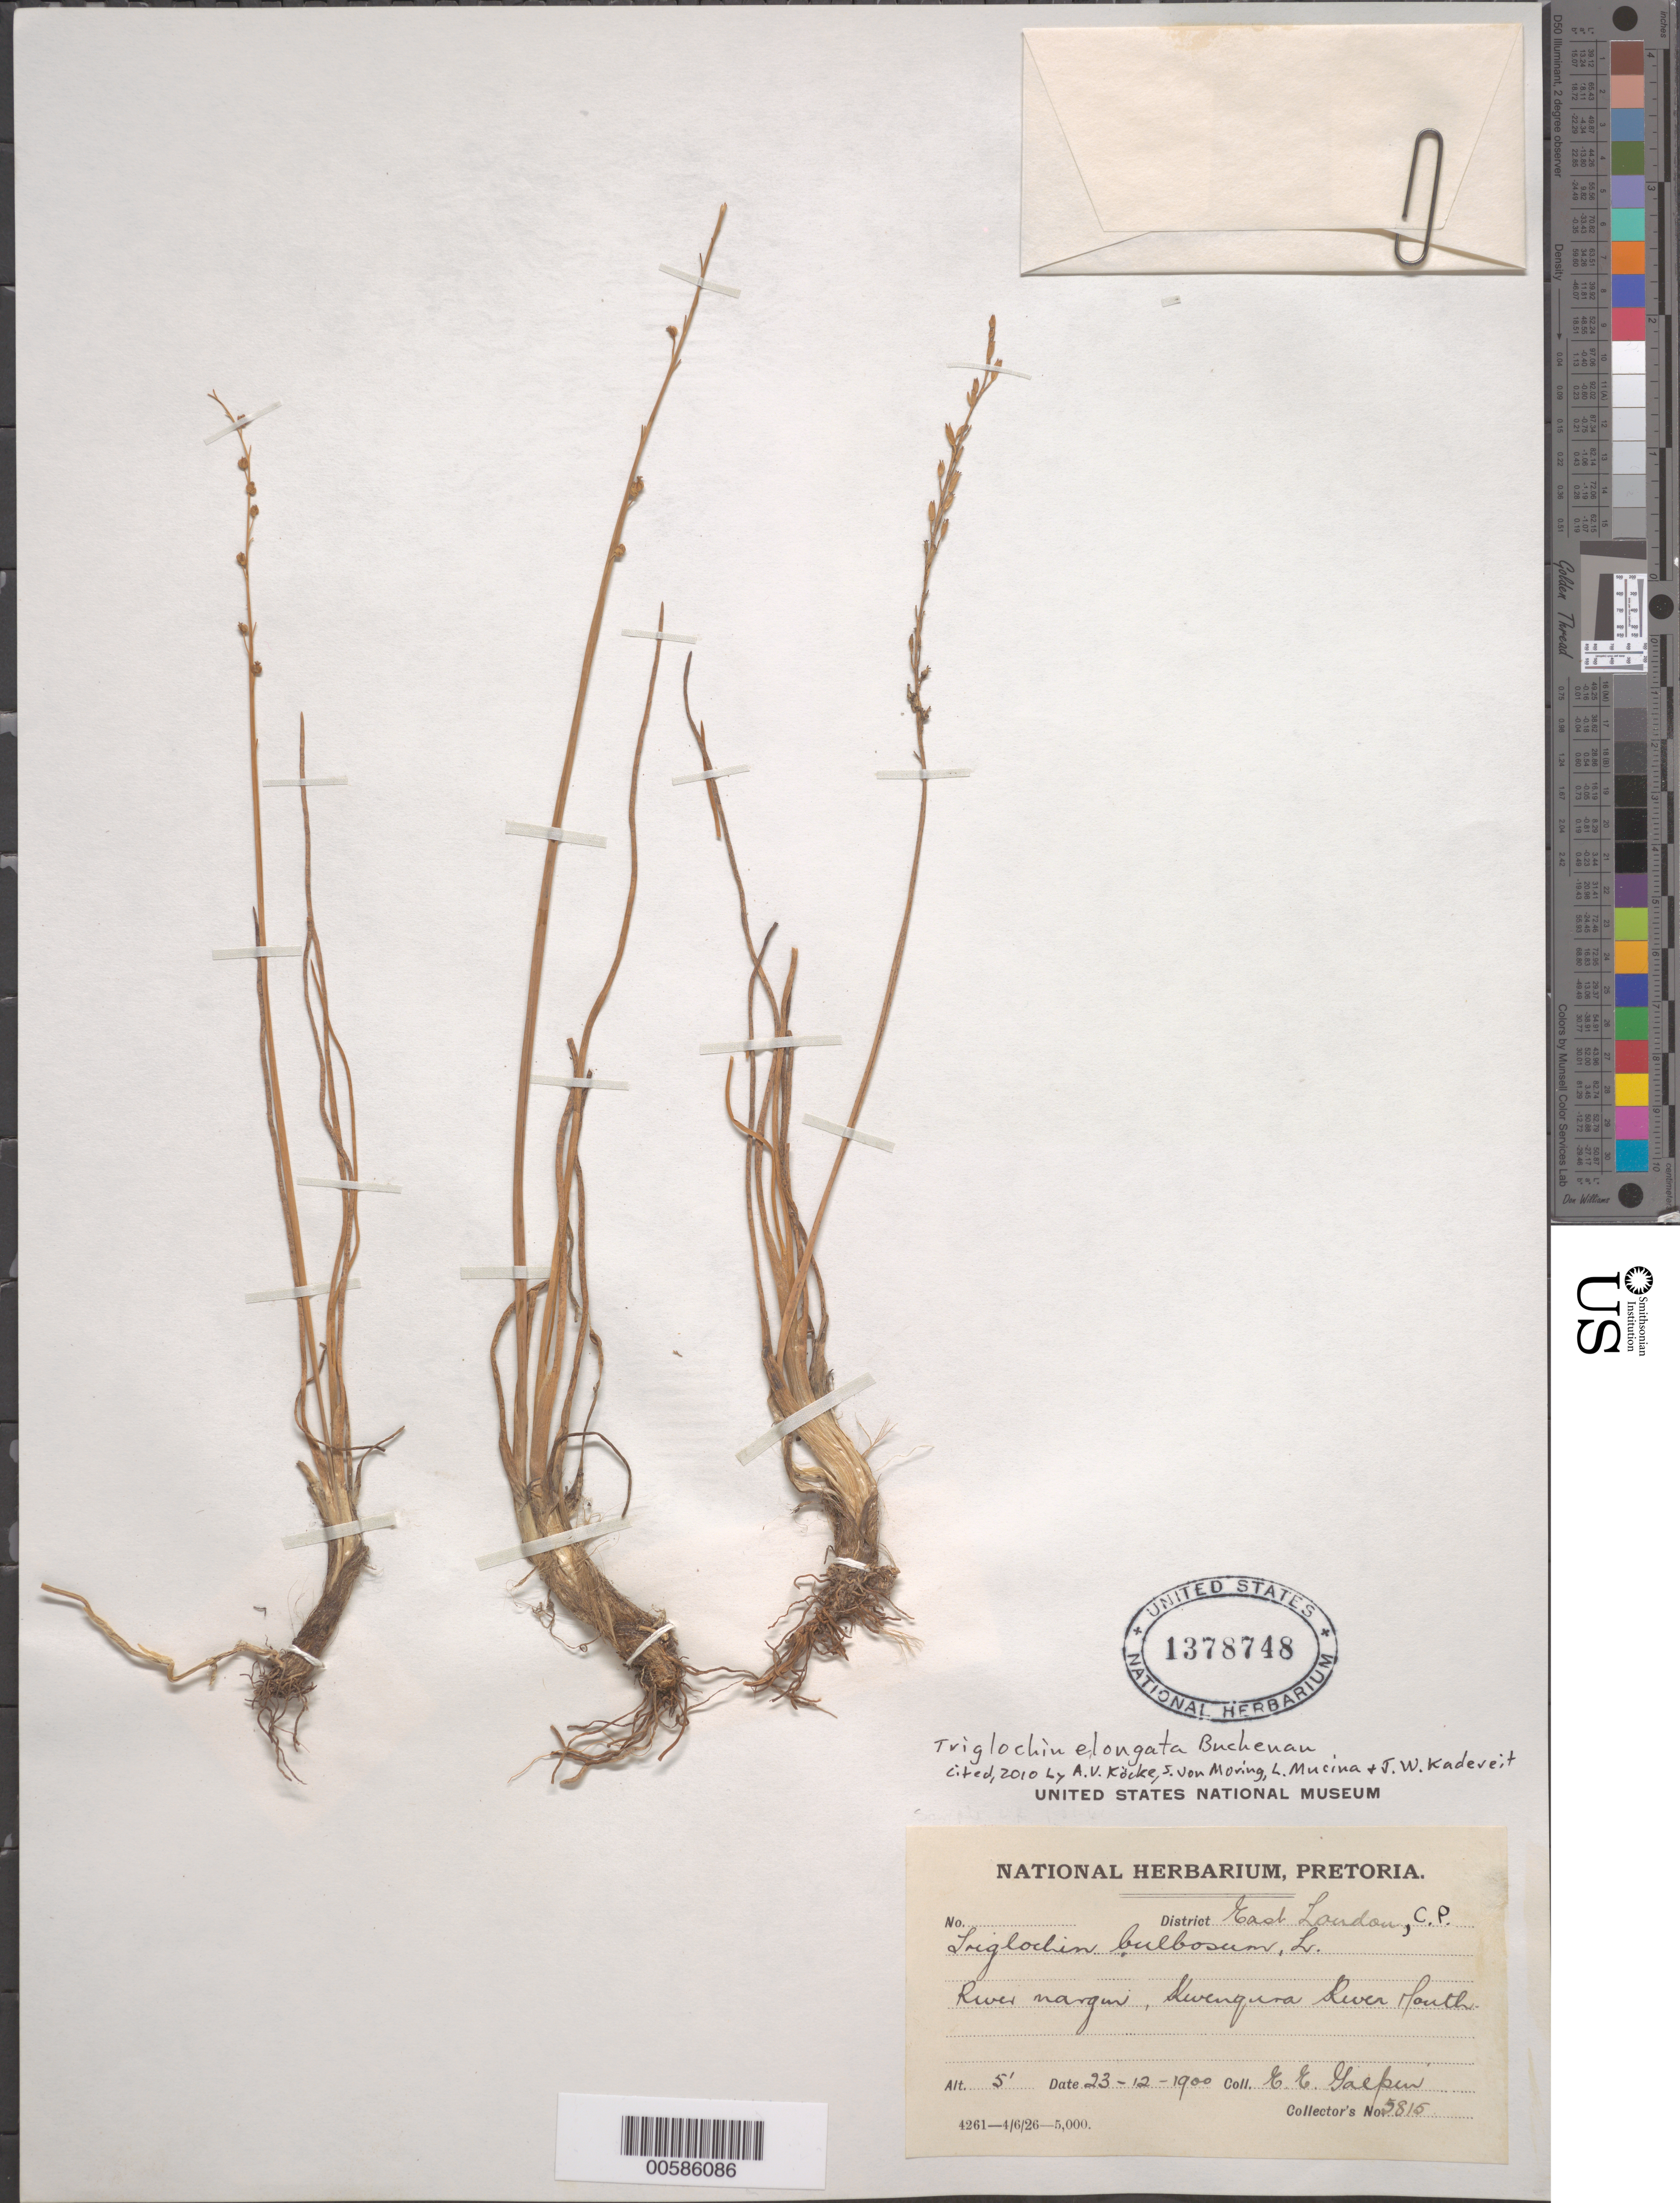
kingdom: Plantae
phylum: Tracheophyta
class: Liliopsida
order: Alismatales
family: Juncaginaceae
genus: Triglochin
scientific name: Triglochin elongata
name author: Buchenau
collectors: E. Galpin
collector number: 5815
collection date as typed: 23 Dec 1900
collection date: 1900-12-23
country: South Africa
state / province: Eastern Cape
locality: East Loudon, Swenqina River mouth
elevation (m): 2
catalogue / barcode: US 1378748